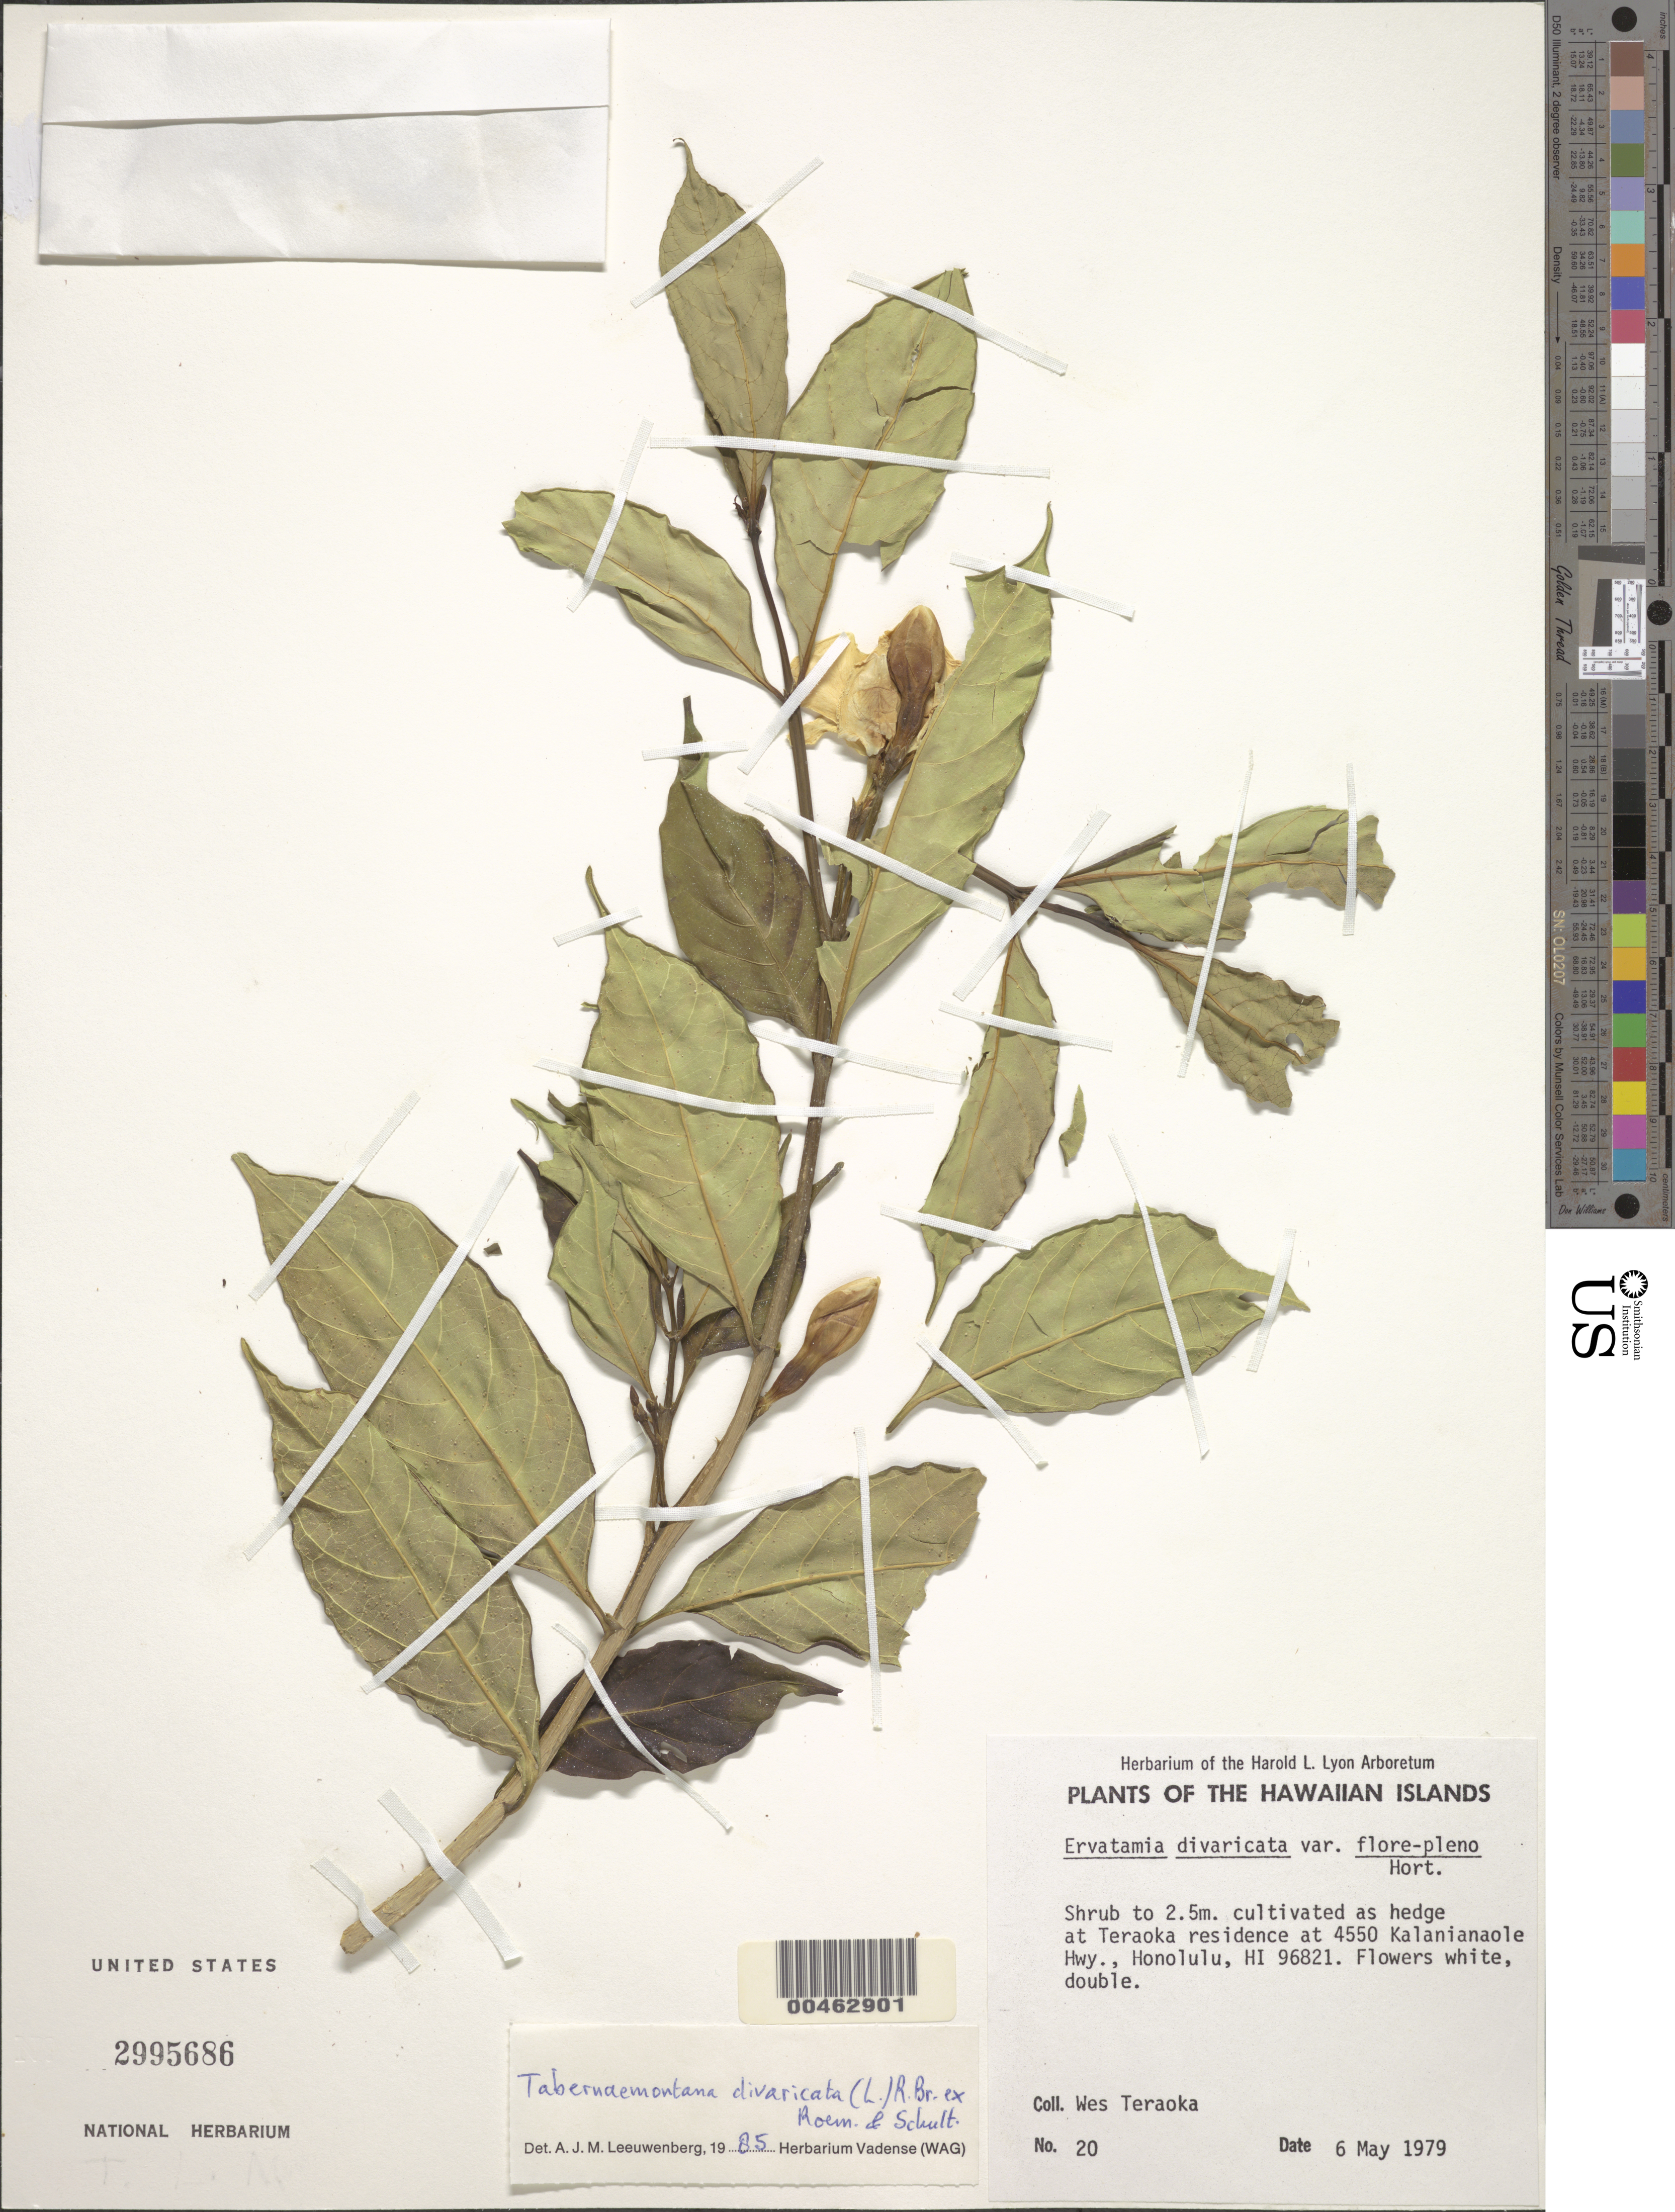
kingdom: Plantae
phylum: Tracheophyta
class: Magnoliopsida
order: Gentianales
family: Apocynaceae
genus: Tabernaemontana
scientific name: Tabernaemontana divaricata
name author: (L.) R. Br. ex Roem. & Schult.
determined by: Leeuwenberg, A. J. M.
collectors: W. Teraoka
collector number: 20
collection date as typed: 6 May 1979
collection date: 1979-05-06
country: United States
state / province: Hawaii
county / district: Honolulu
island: Oahu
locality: Teraoka residence at 4550 Kalanianaole Hwy., Honolulu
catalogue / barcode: US 2995686